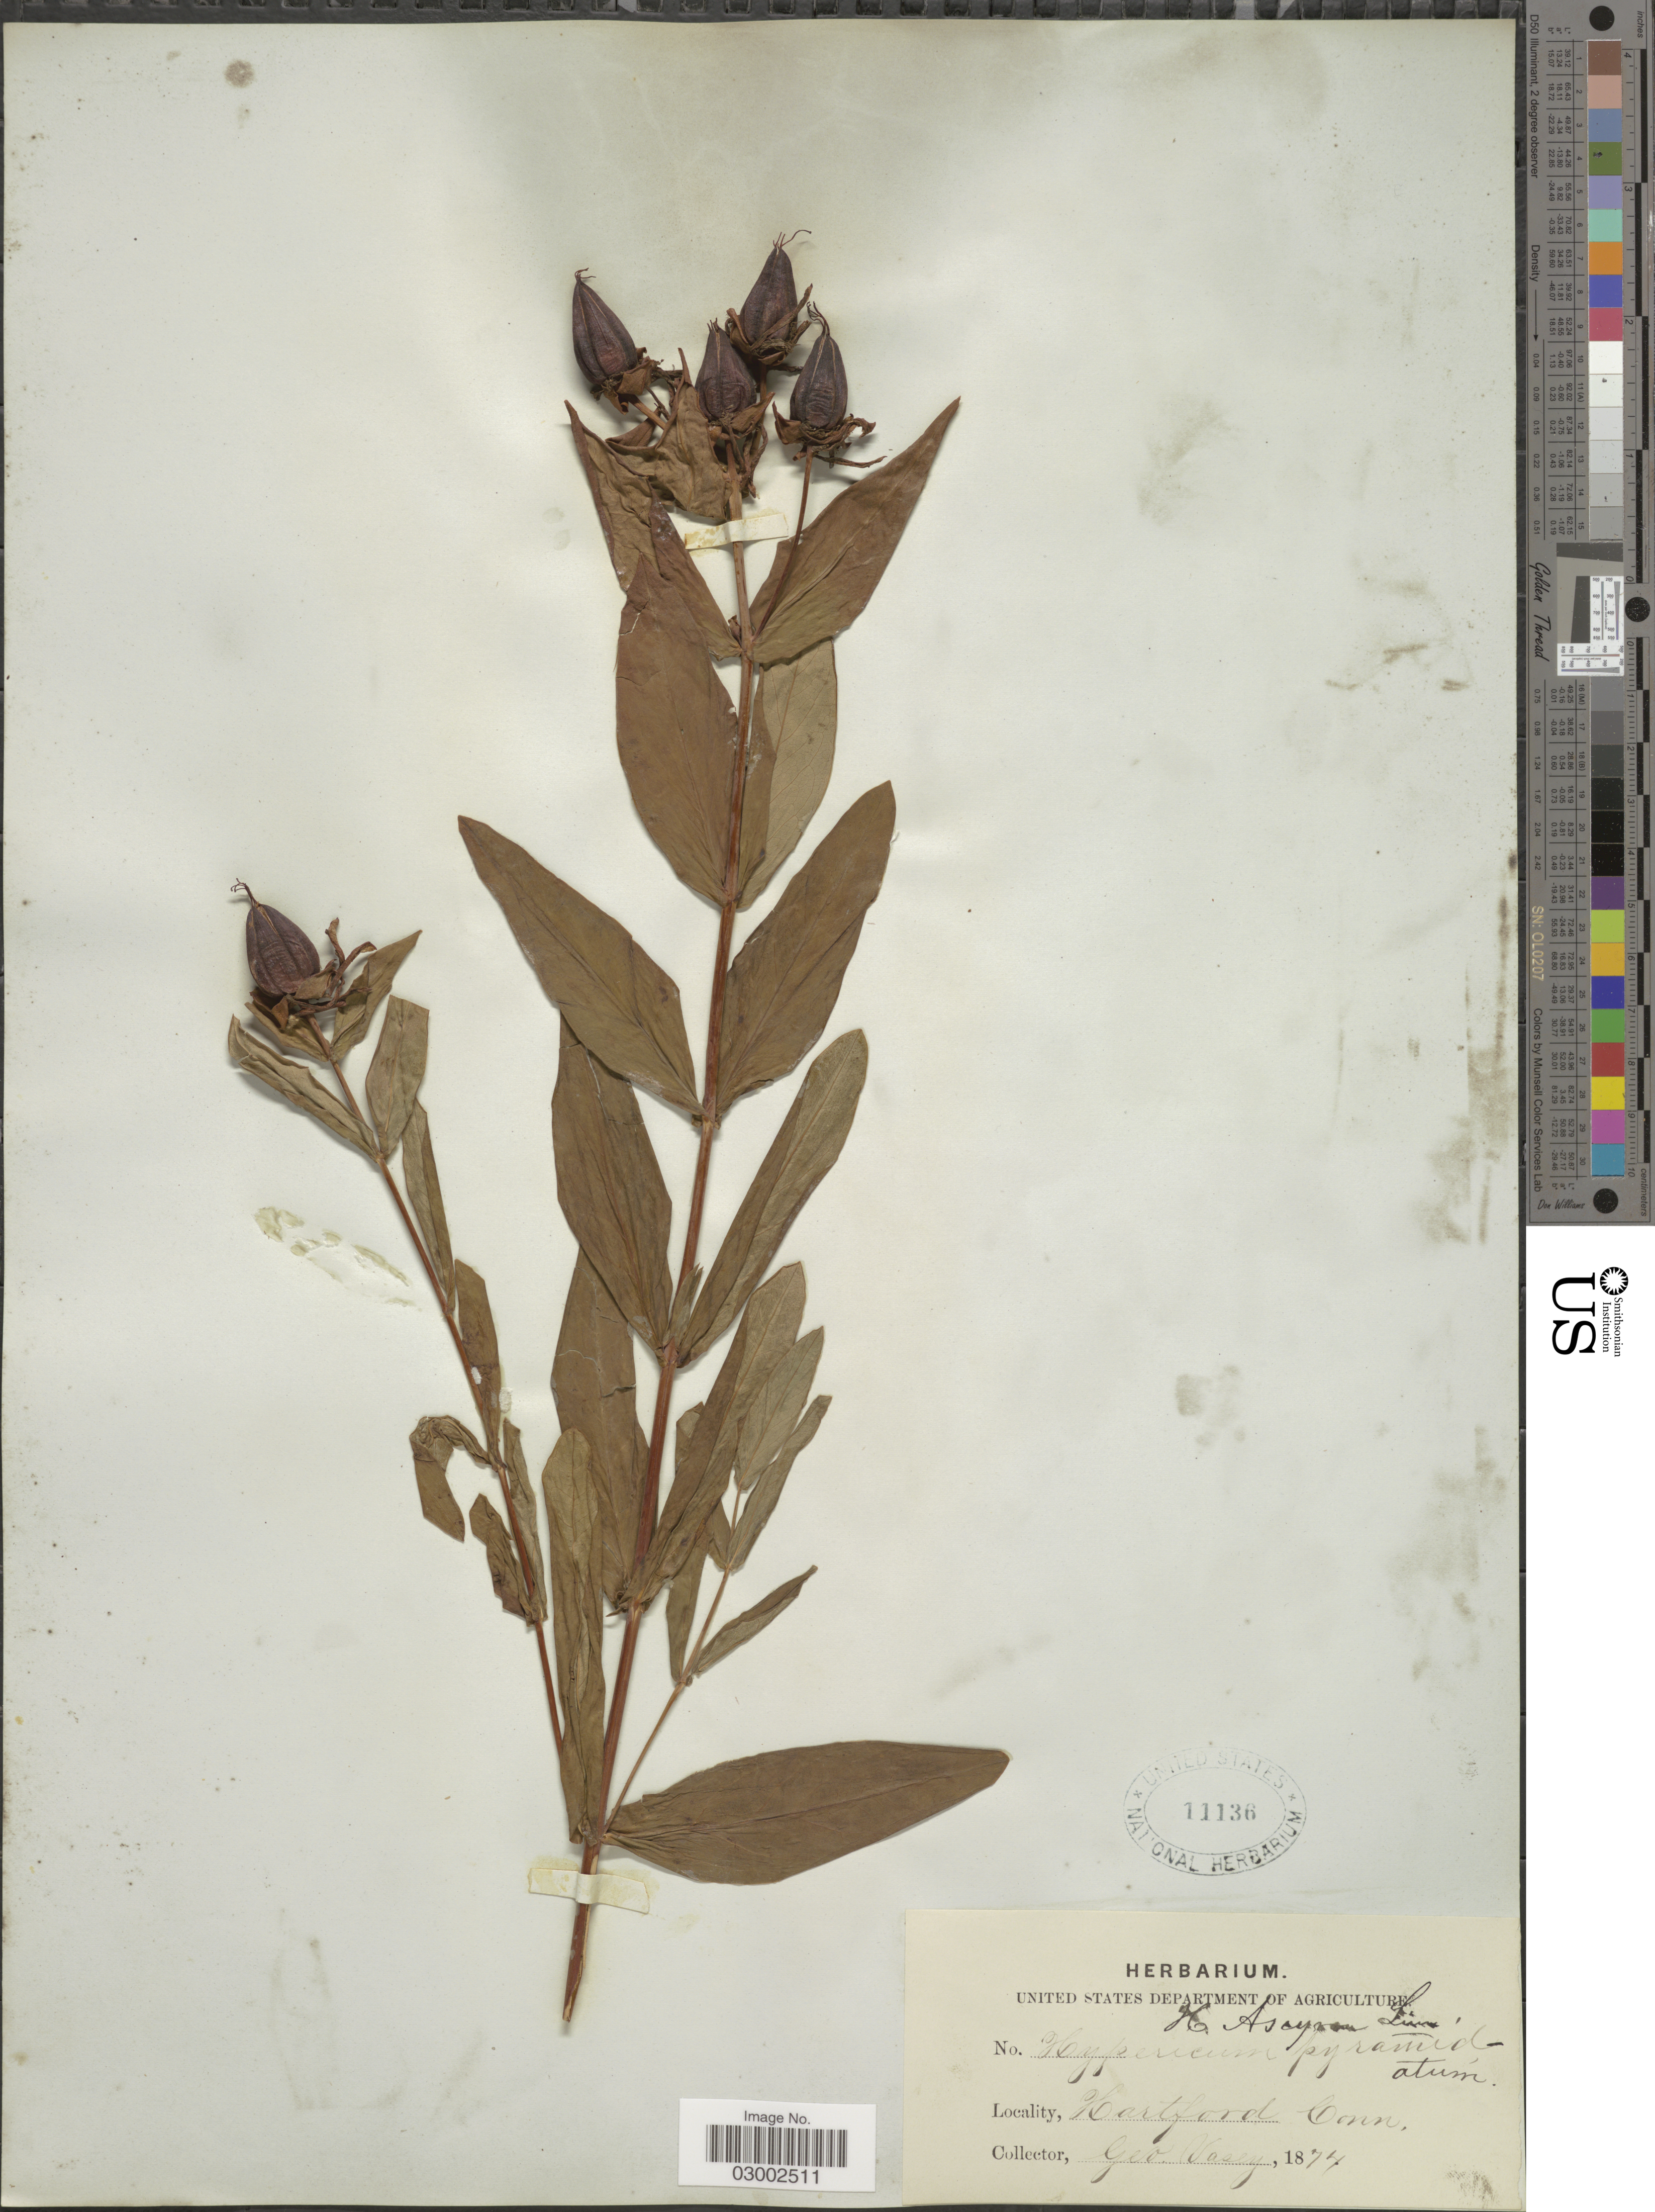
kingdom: Plantae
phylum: Tracheophyta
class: Magnoliopsida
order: Malpighiales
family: Hypericaceae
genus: Hypericum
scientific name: Hypericum ascyron subsp. pyramidatum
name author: (Aiton) N. Robson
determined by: Strong, Mark T., (BOT), Smithsonian Institution - National Museum of Natural History (UNITED STATES)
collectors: G. Vasey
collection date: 1874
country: United States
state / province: Connecticut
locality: Hartford Conn.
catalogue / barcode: US 11136